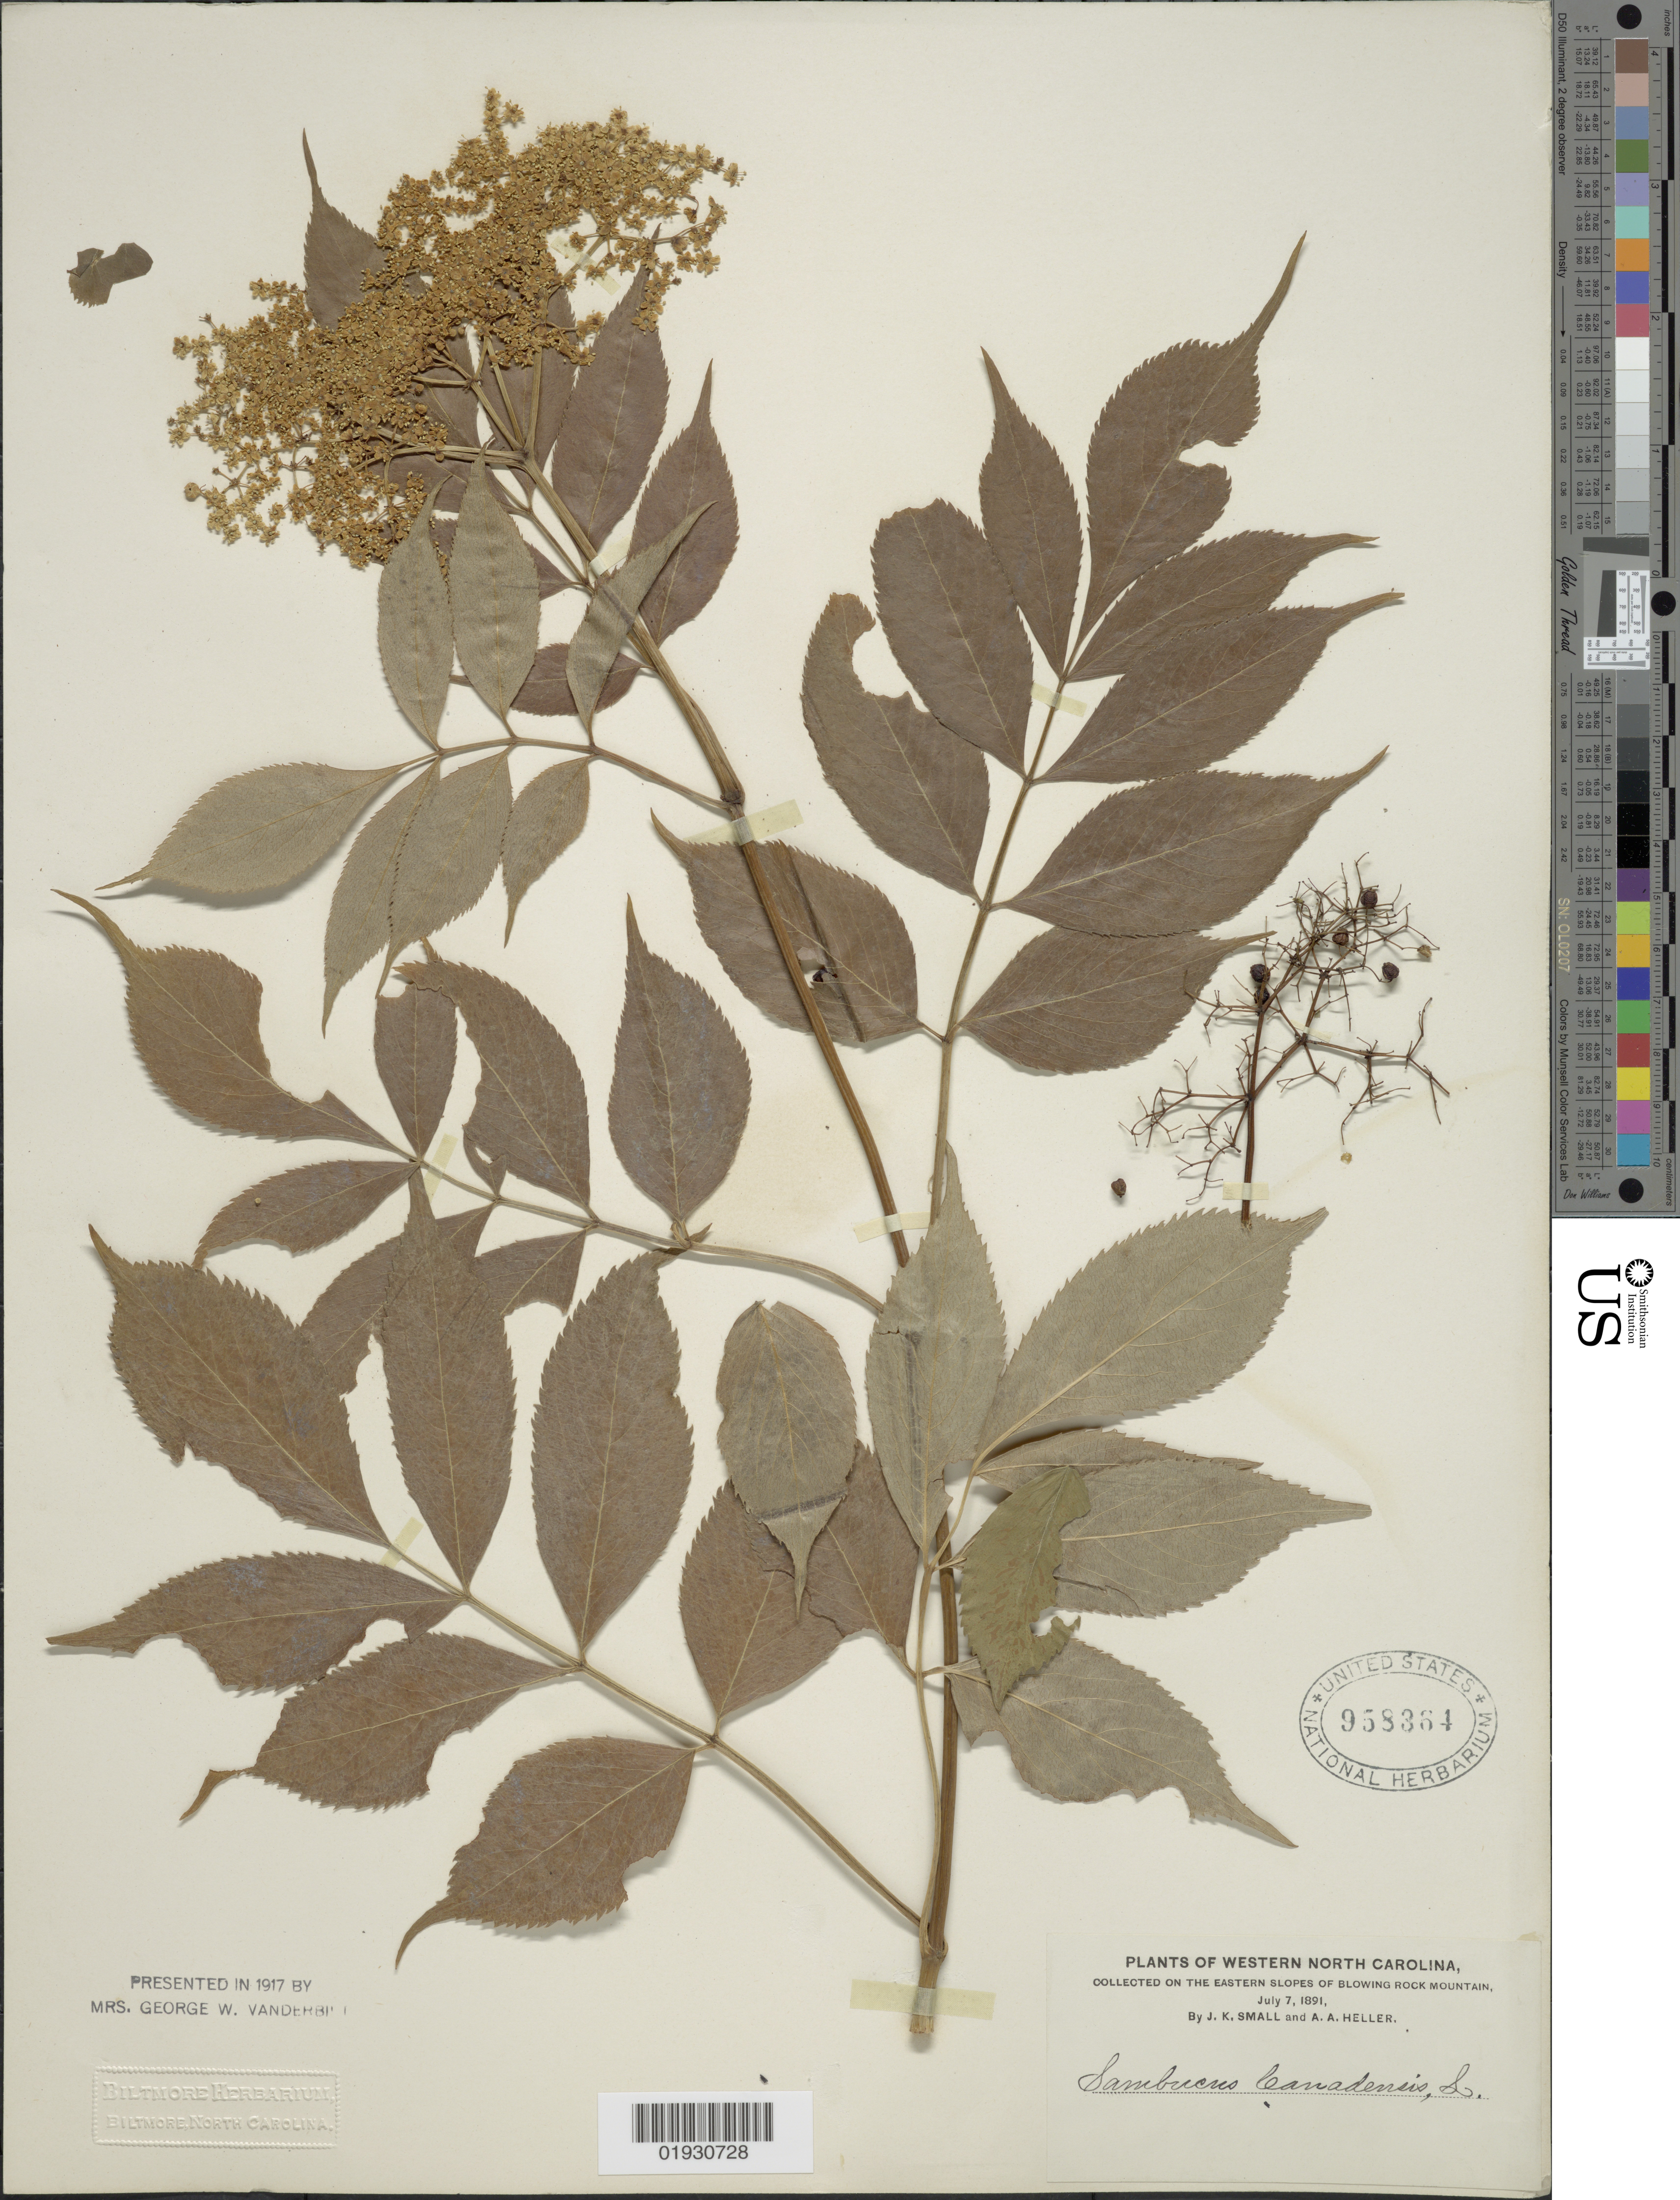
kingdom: Plantae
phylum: Tracheophyta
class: Magnoliopsida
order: Dipsacales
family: Viburnaceae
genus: Sambucus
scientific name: Sambucus canadensis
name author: L.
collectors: J. K. Small & A. A. Heller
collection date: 1891-07-07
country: United States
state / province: North Carolina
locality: Western North Carolina, on the Eastern slopes of Blowing Rock Mountain.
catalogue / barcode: US 958364